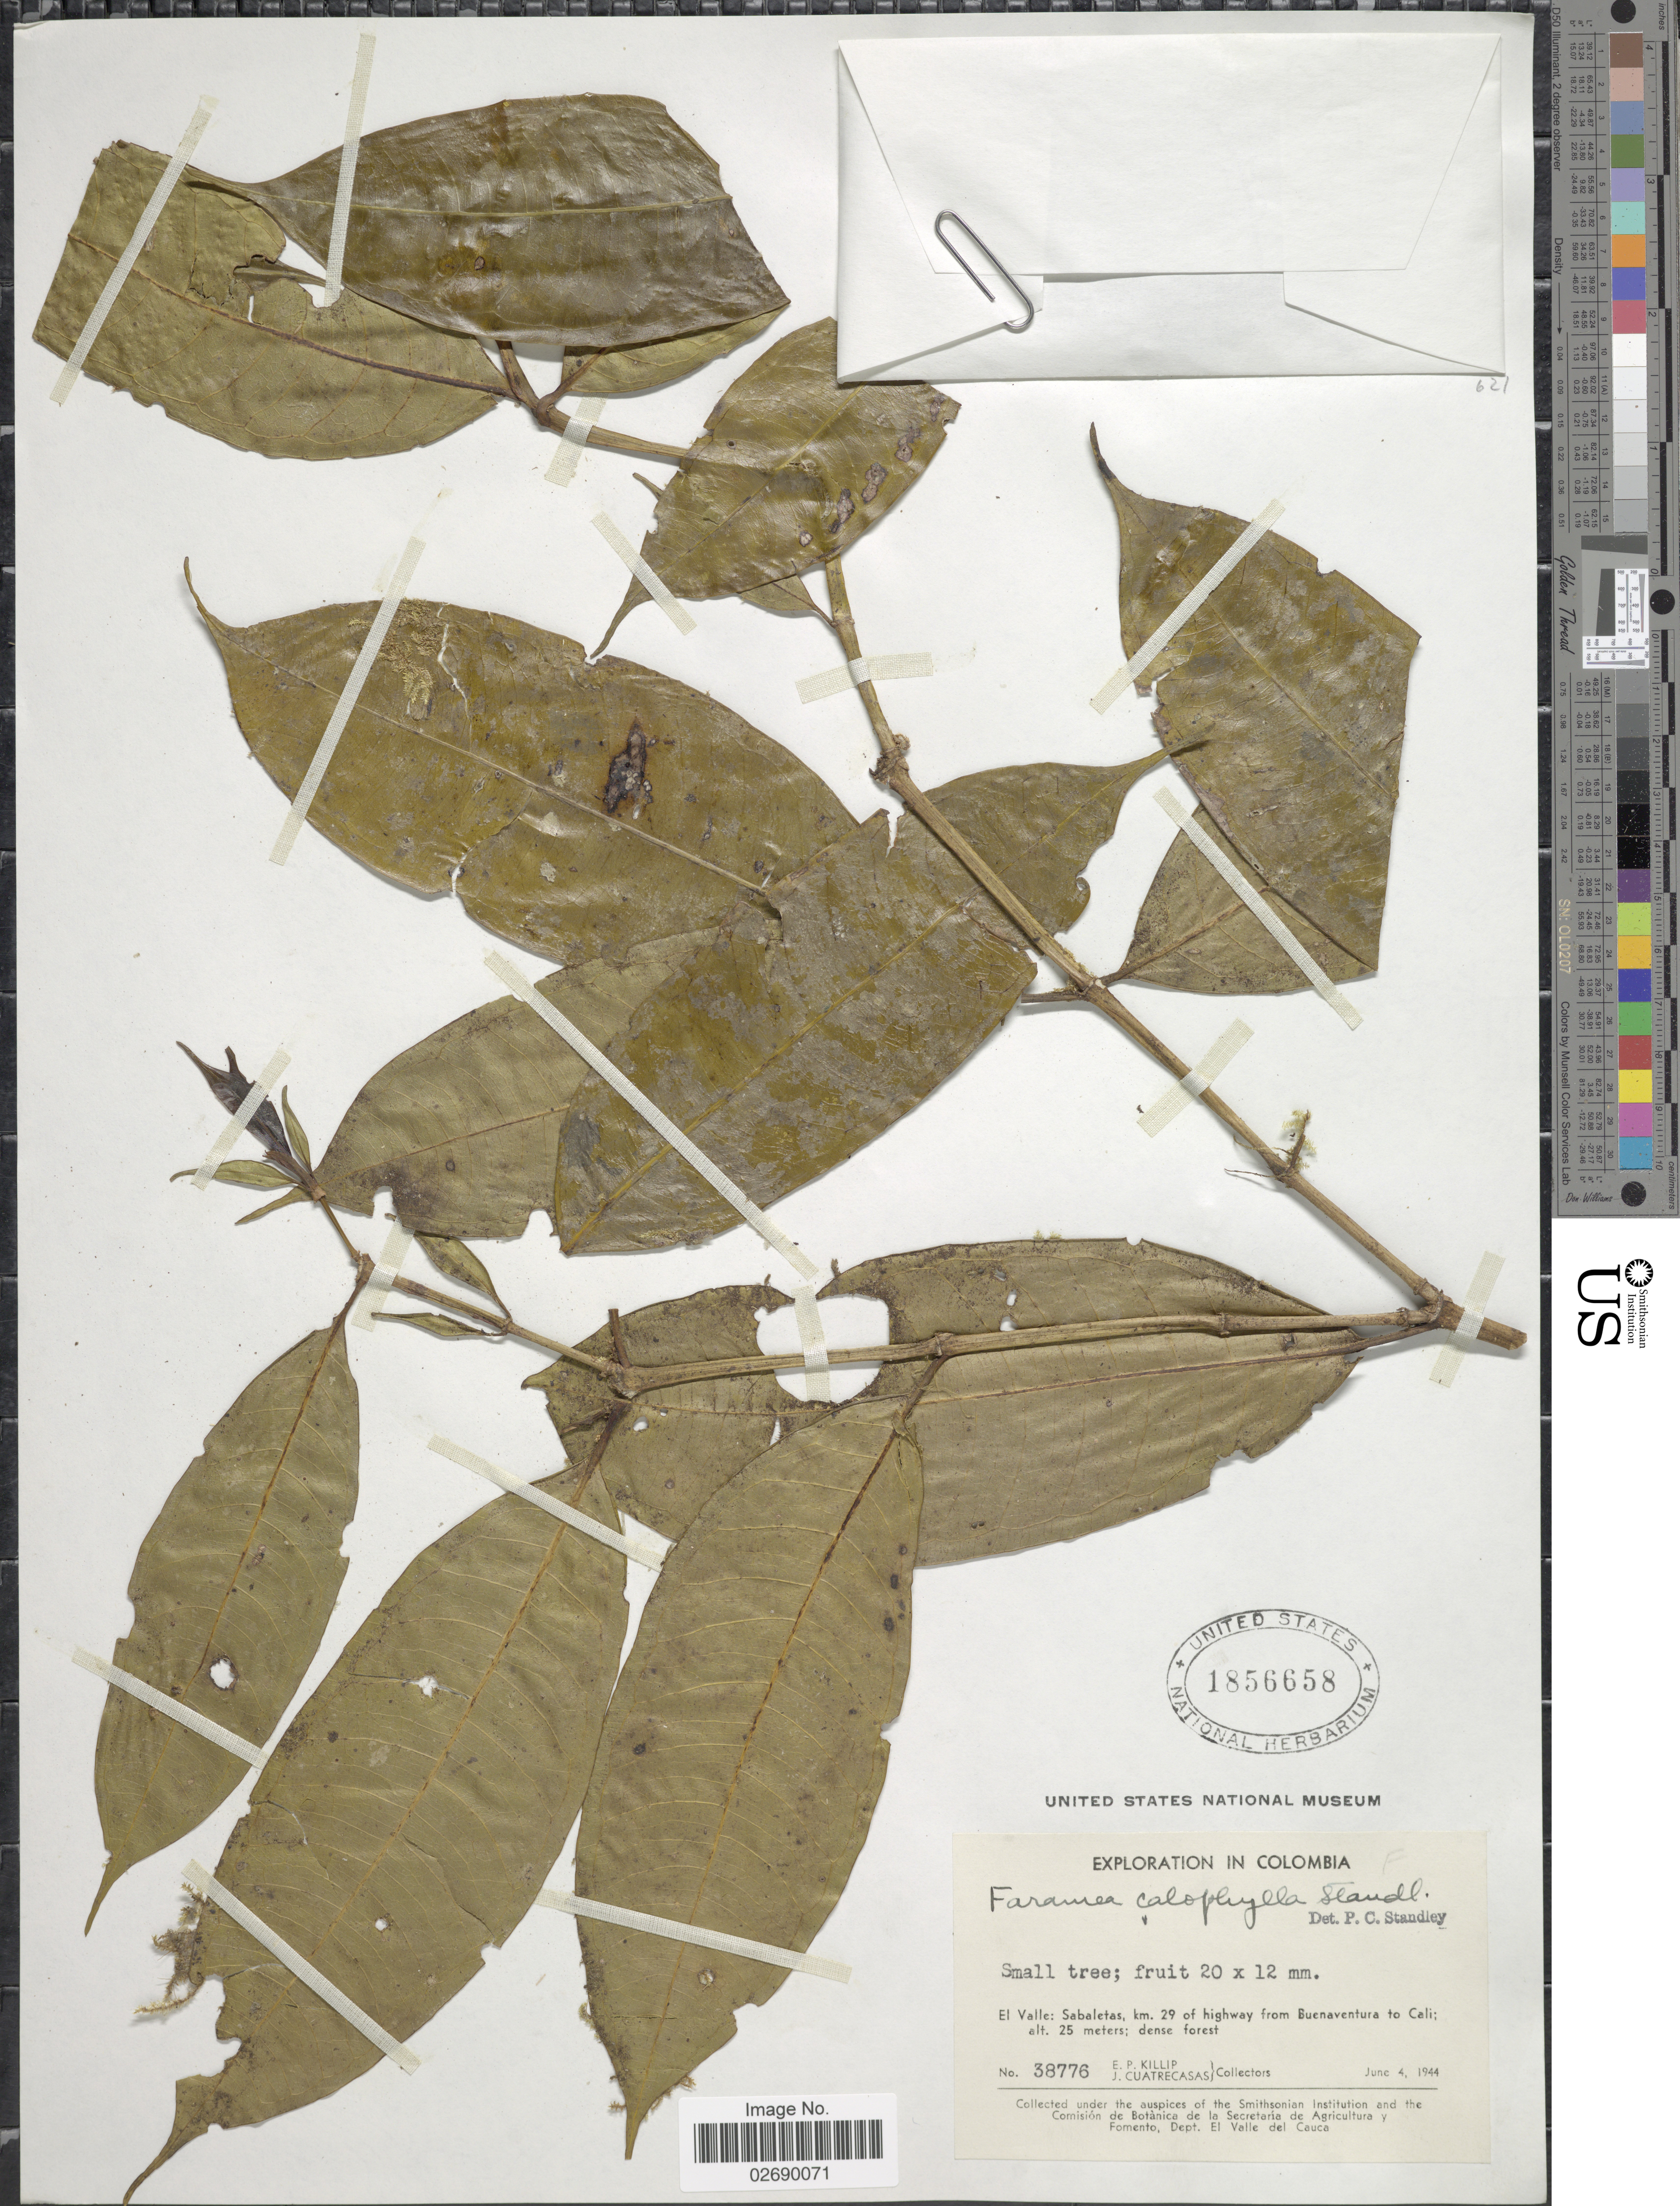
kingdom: Plantae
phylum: Tracheophyta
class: Magnoliopsida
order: Gentianales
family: Rubiaceae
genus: Faramea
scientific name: Faramea calophylla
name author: Standl.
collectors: E. P. Killip & J. Cuatrecasas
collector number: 38776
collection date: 1944-06-04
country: Colombia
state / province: Valle del Cauca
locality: El Valle: Sabaletas, km 29 of highway from Buenaventura to Cali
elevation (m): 25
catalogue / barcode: US 1856658